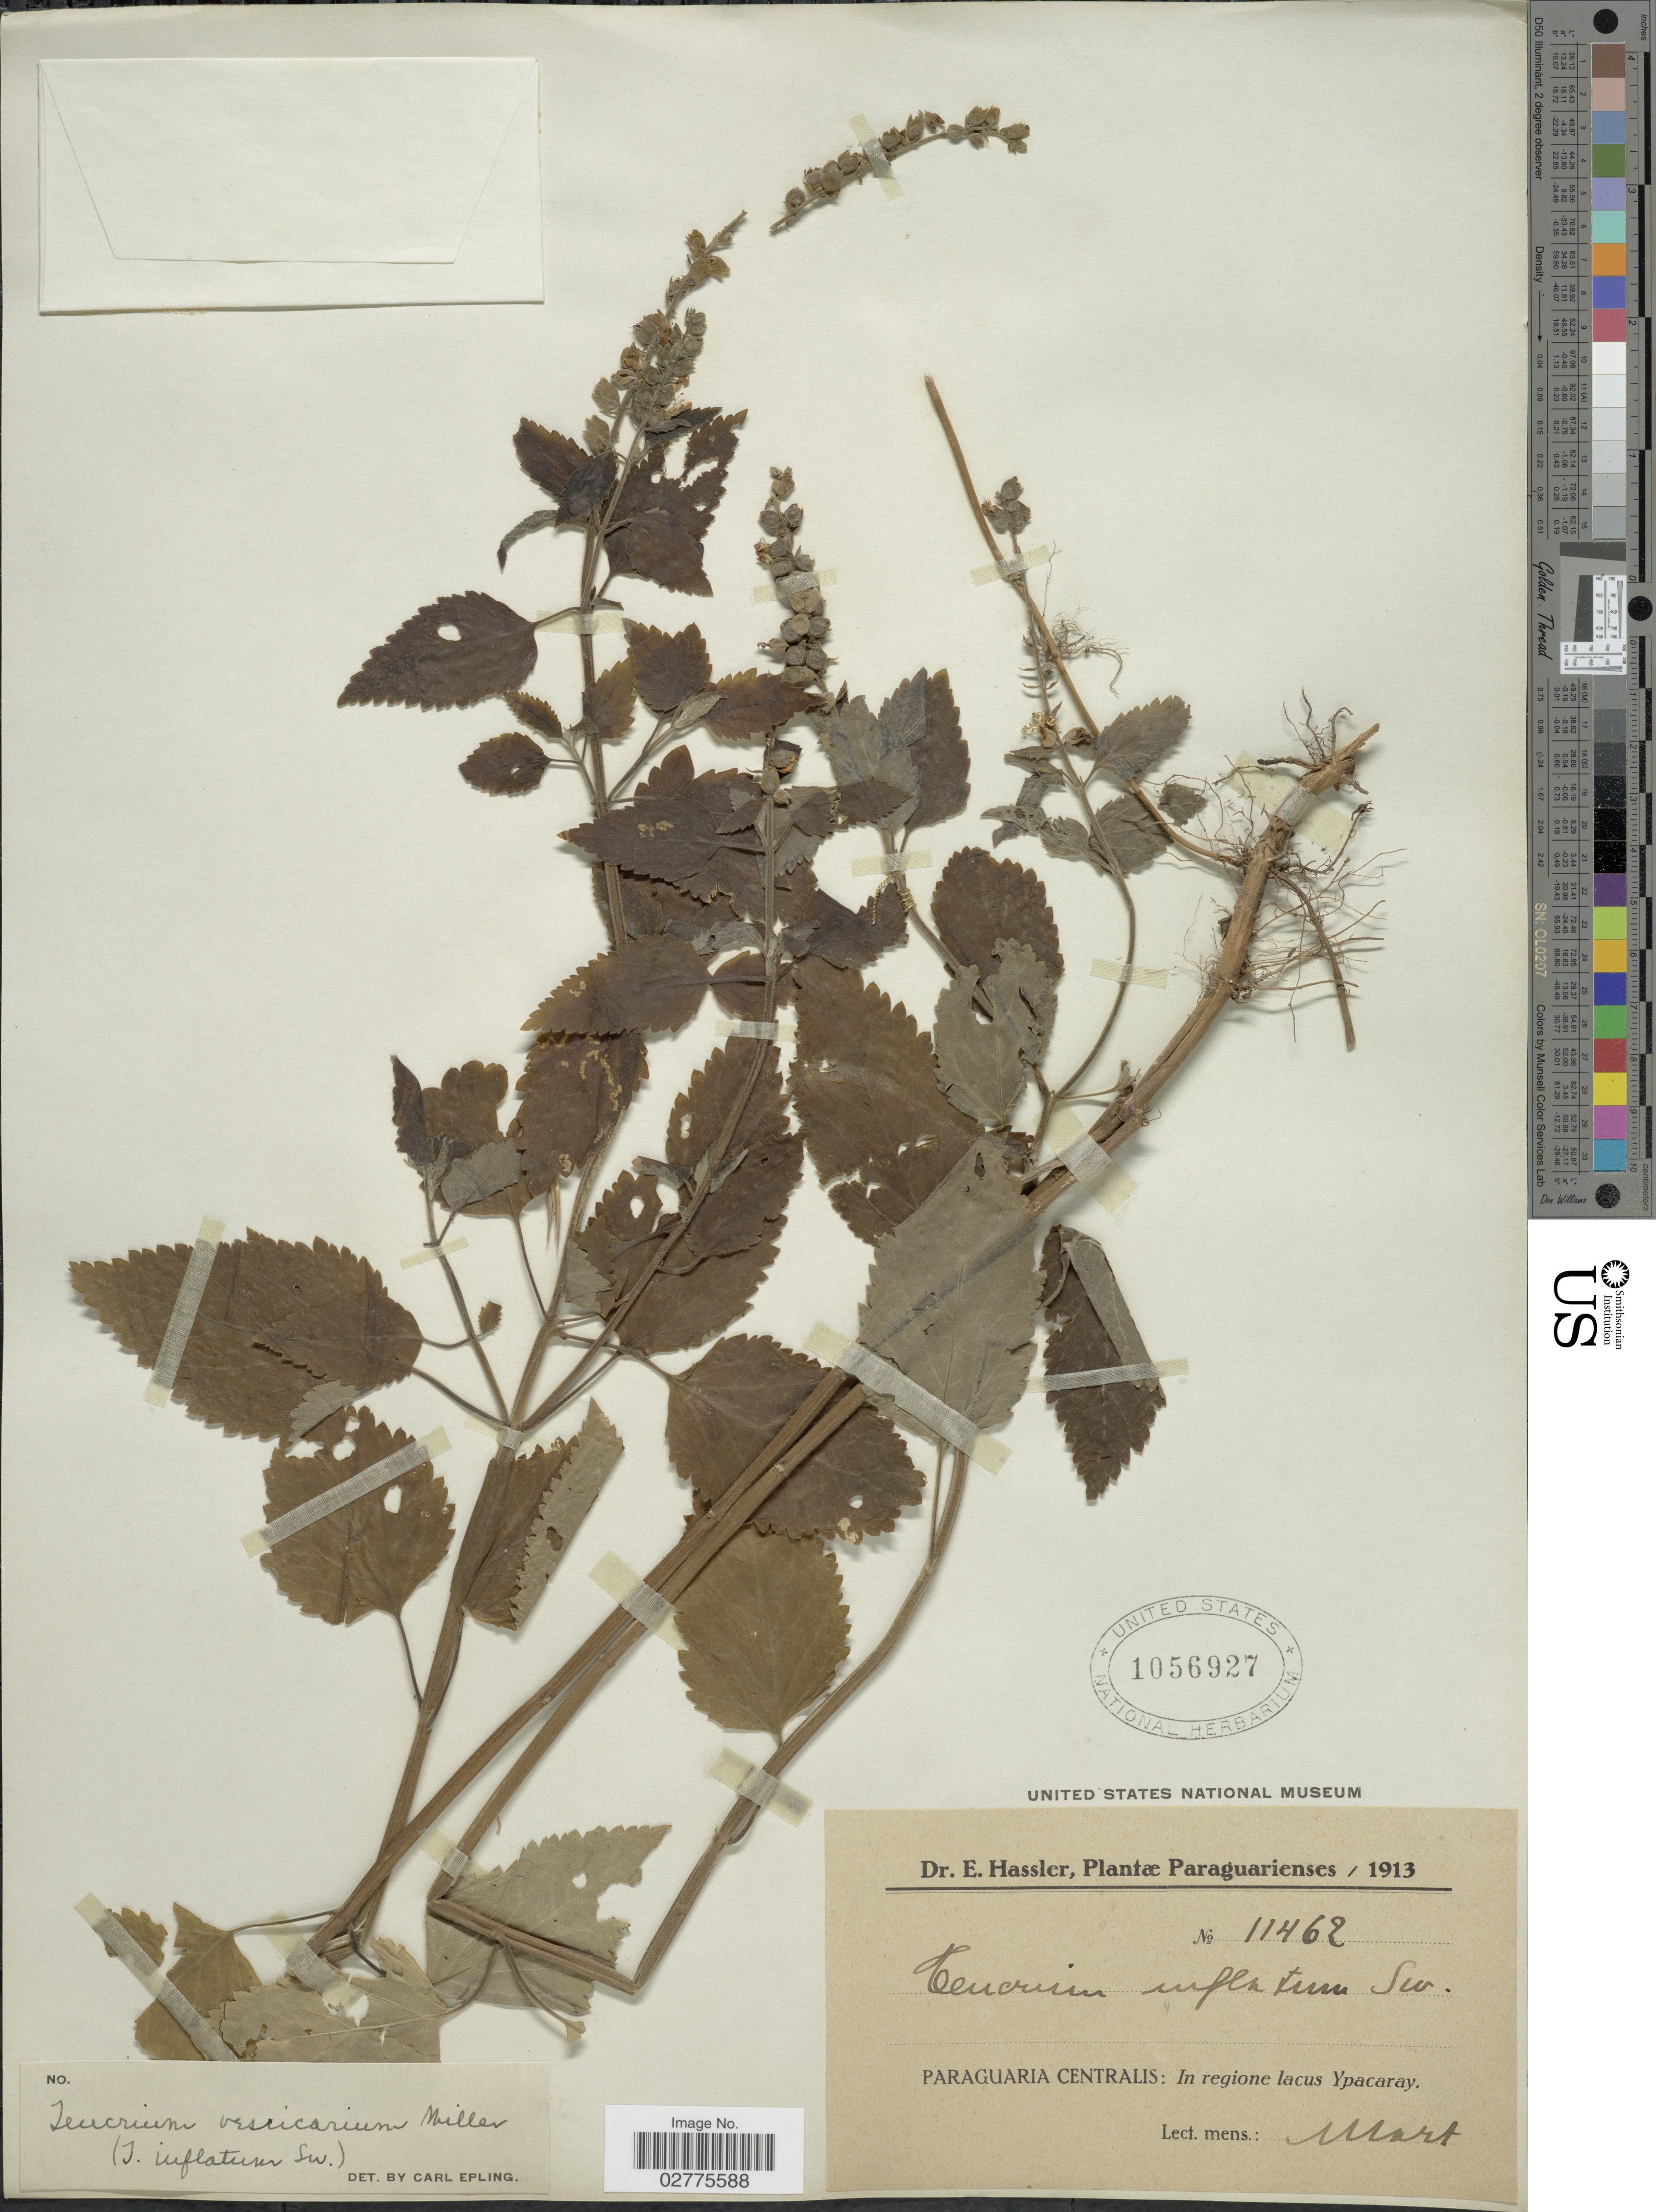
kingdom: Plantae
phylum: Tracheophyta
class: Magnoliopsida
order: Lamiales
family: Lamiaceae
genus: Teucrium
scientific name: Teucrium vesicarium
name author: Mill.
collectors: E. Hassler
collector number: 11462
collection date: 1913-03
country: Paraguay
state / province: Paraguari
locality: Paraguaria Centralis: In regione lacus Ypacaray.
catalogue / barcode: US 1056927